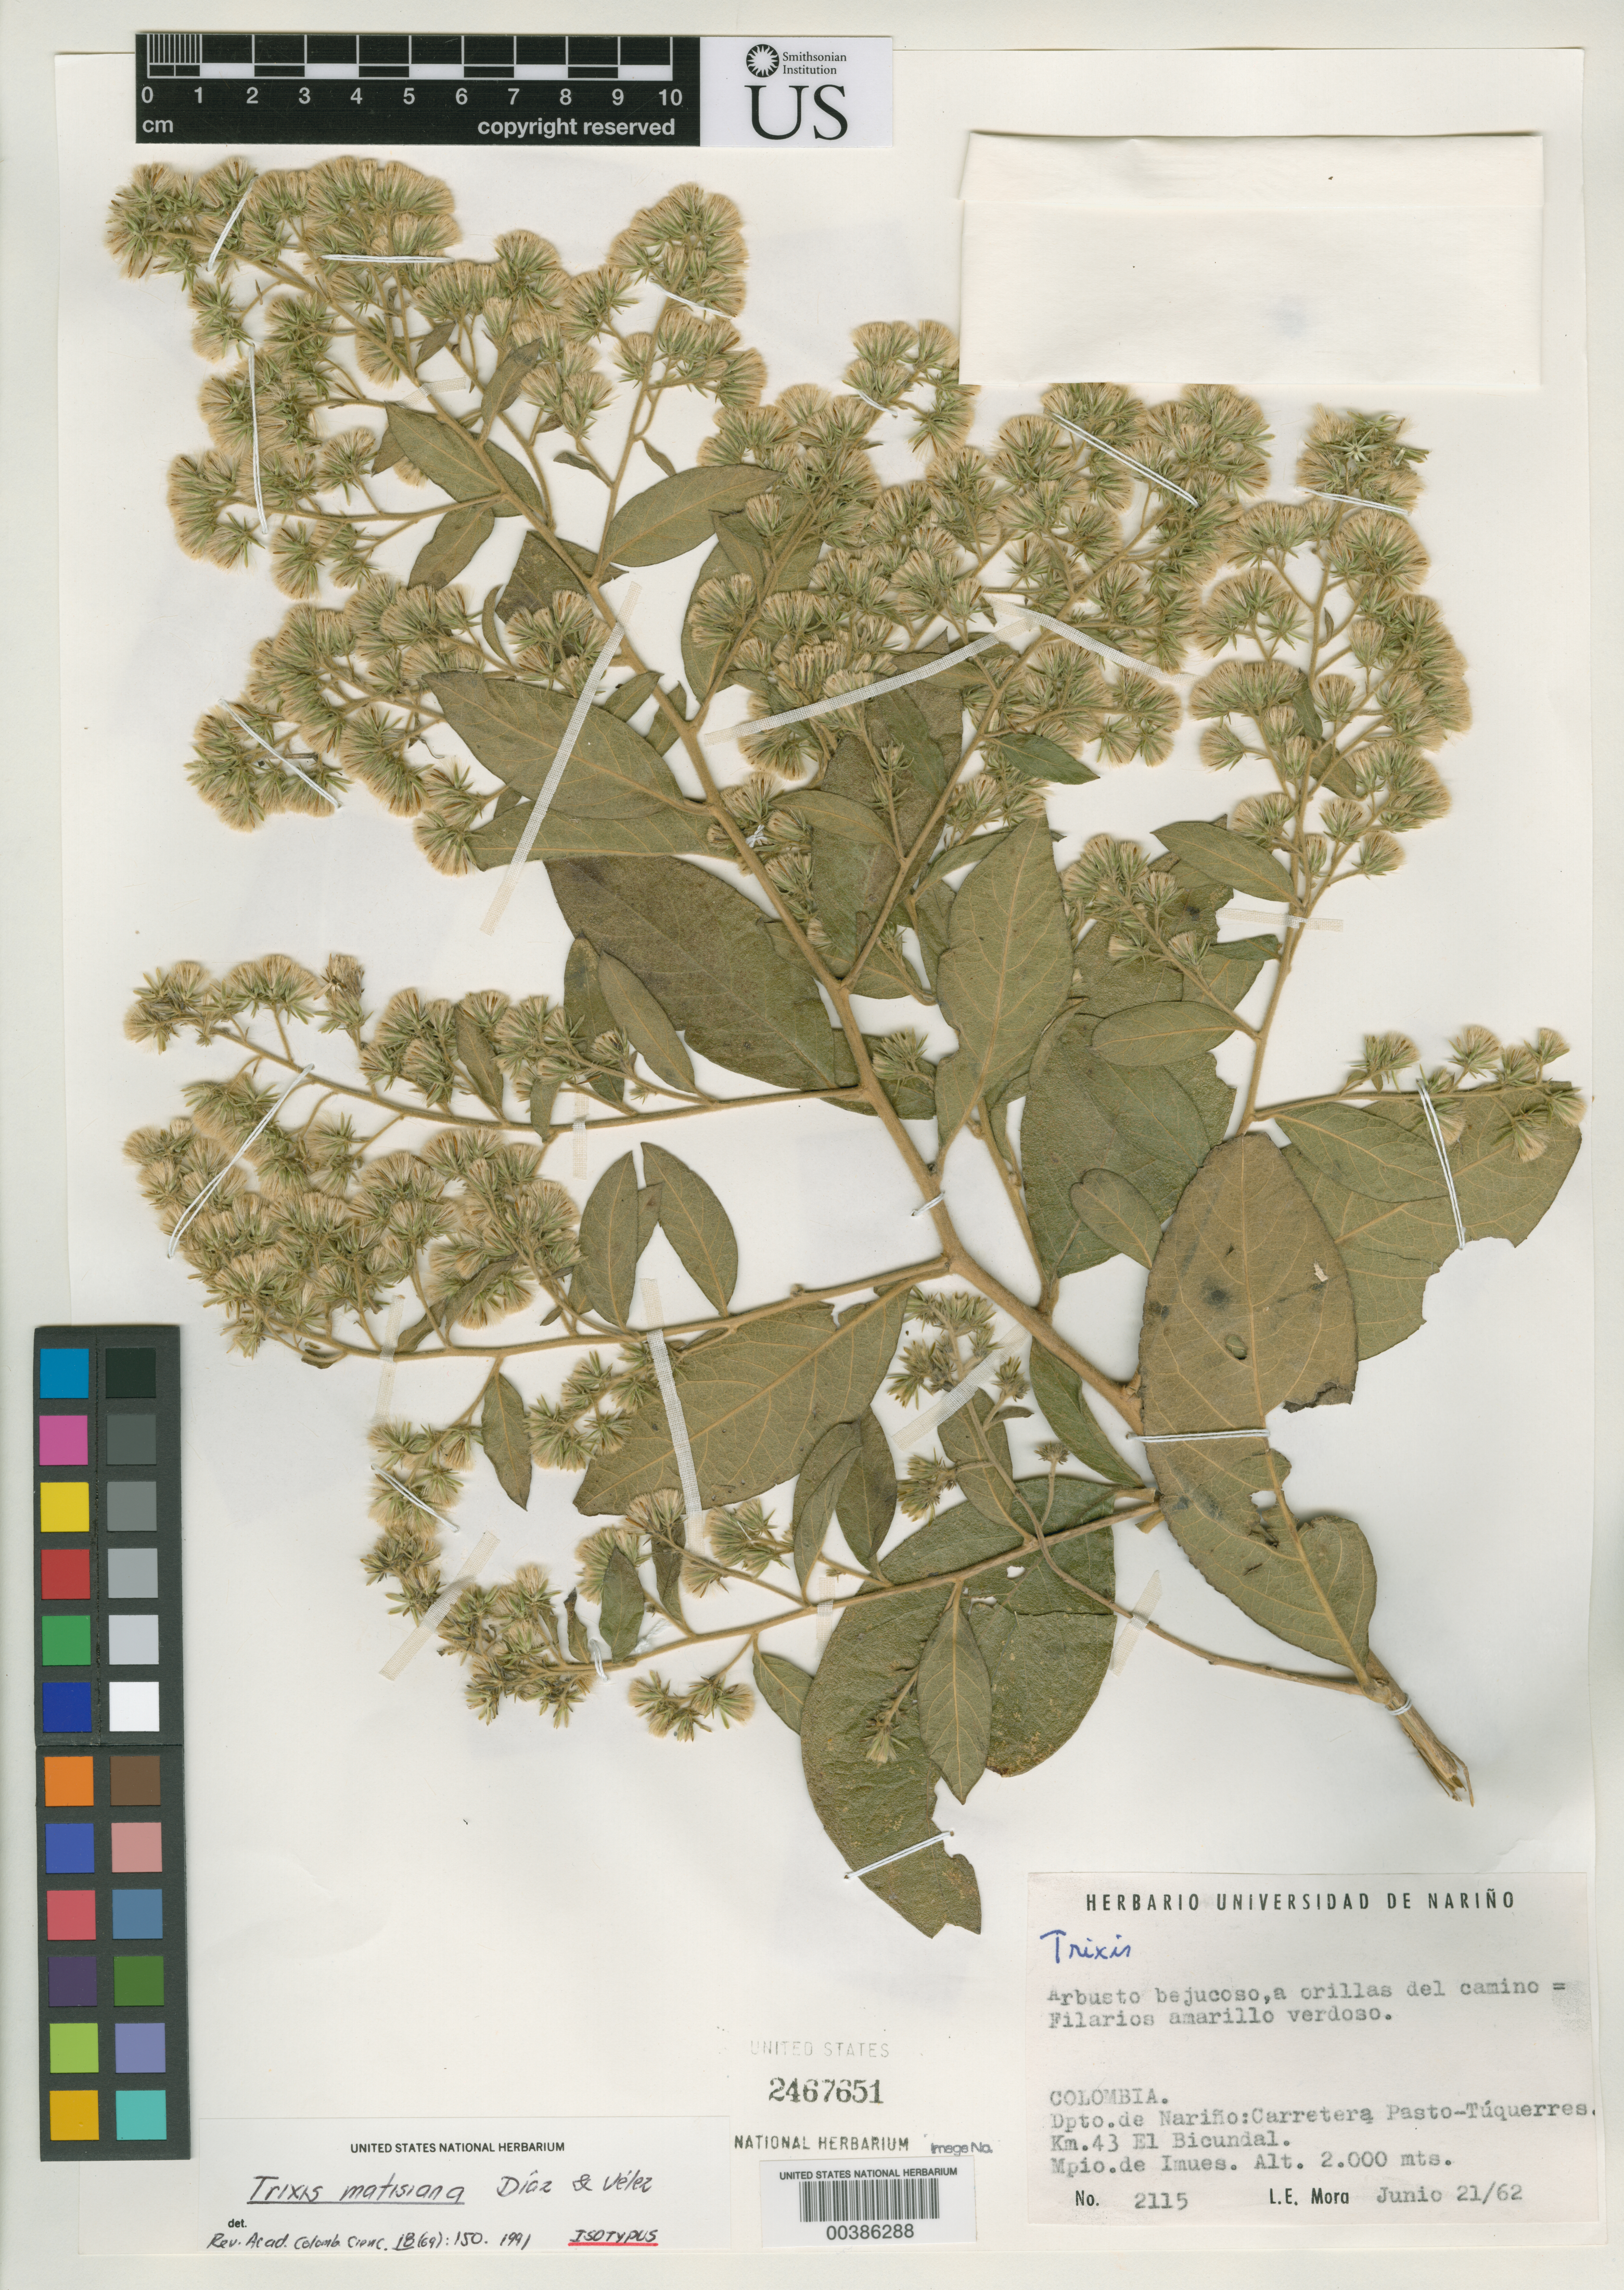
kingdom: Plantae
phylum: Tracheophyta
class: Magnoliopsida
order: Asterales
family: Asteraceae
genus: Trixis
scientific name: Trixis matisiana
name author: S. Díaz & Vélez-Nauer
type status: Isotype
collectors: L. E. Mora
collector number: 2115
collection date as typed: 21 Jun 1962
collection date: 1962-06-21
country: Colombia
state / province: Nariño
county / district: Imues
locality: Carretera Pasto-Tuquerres, km 43 El Bucundal.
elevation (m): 2000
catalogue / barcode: US 2467651